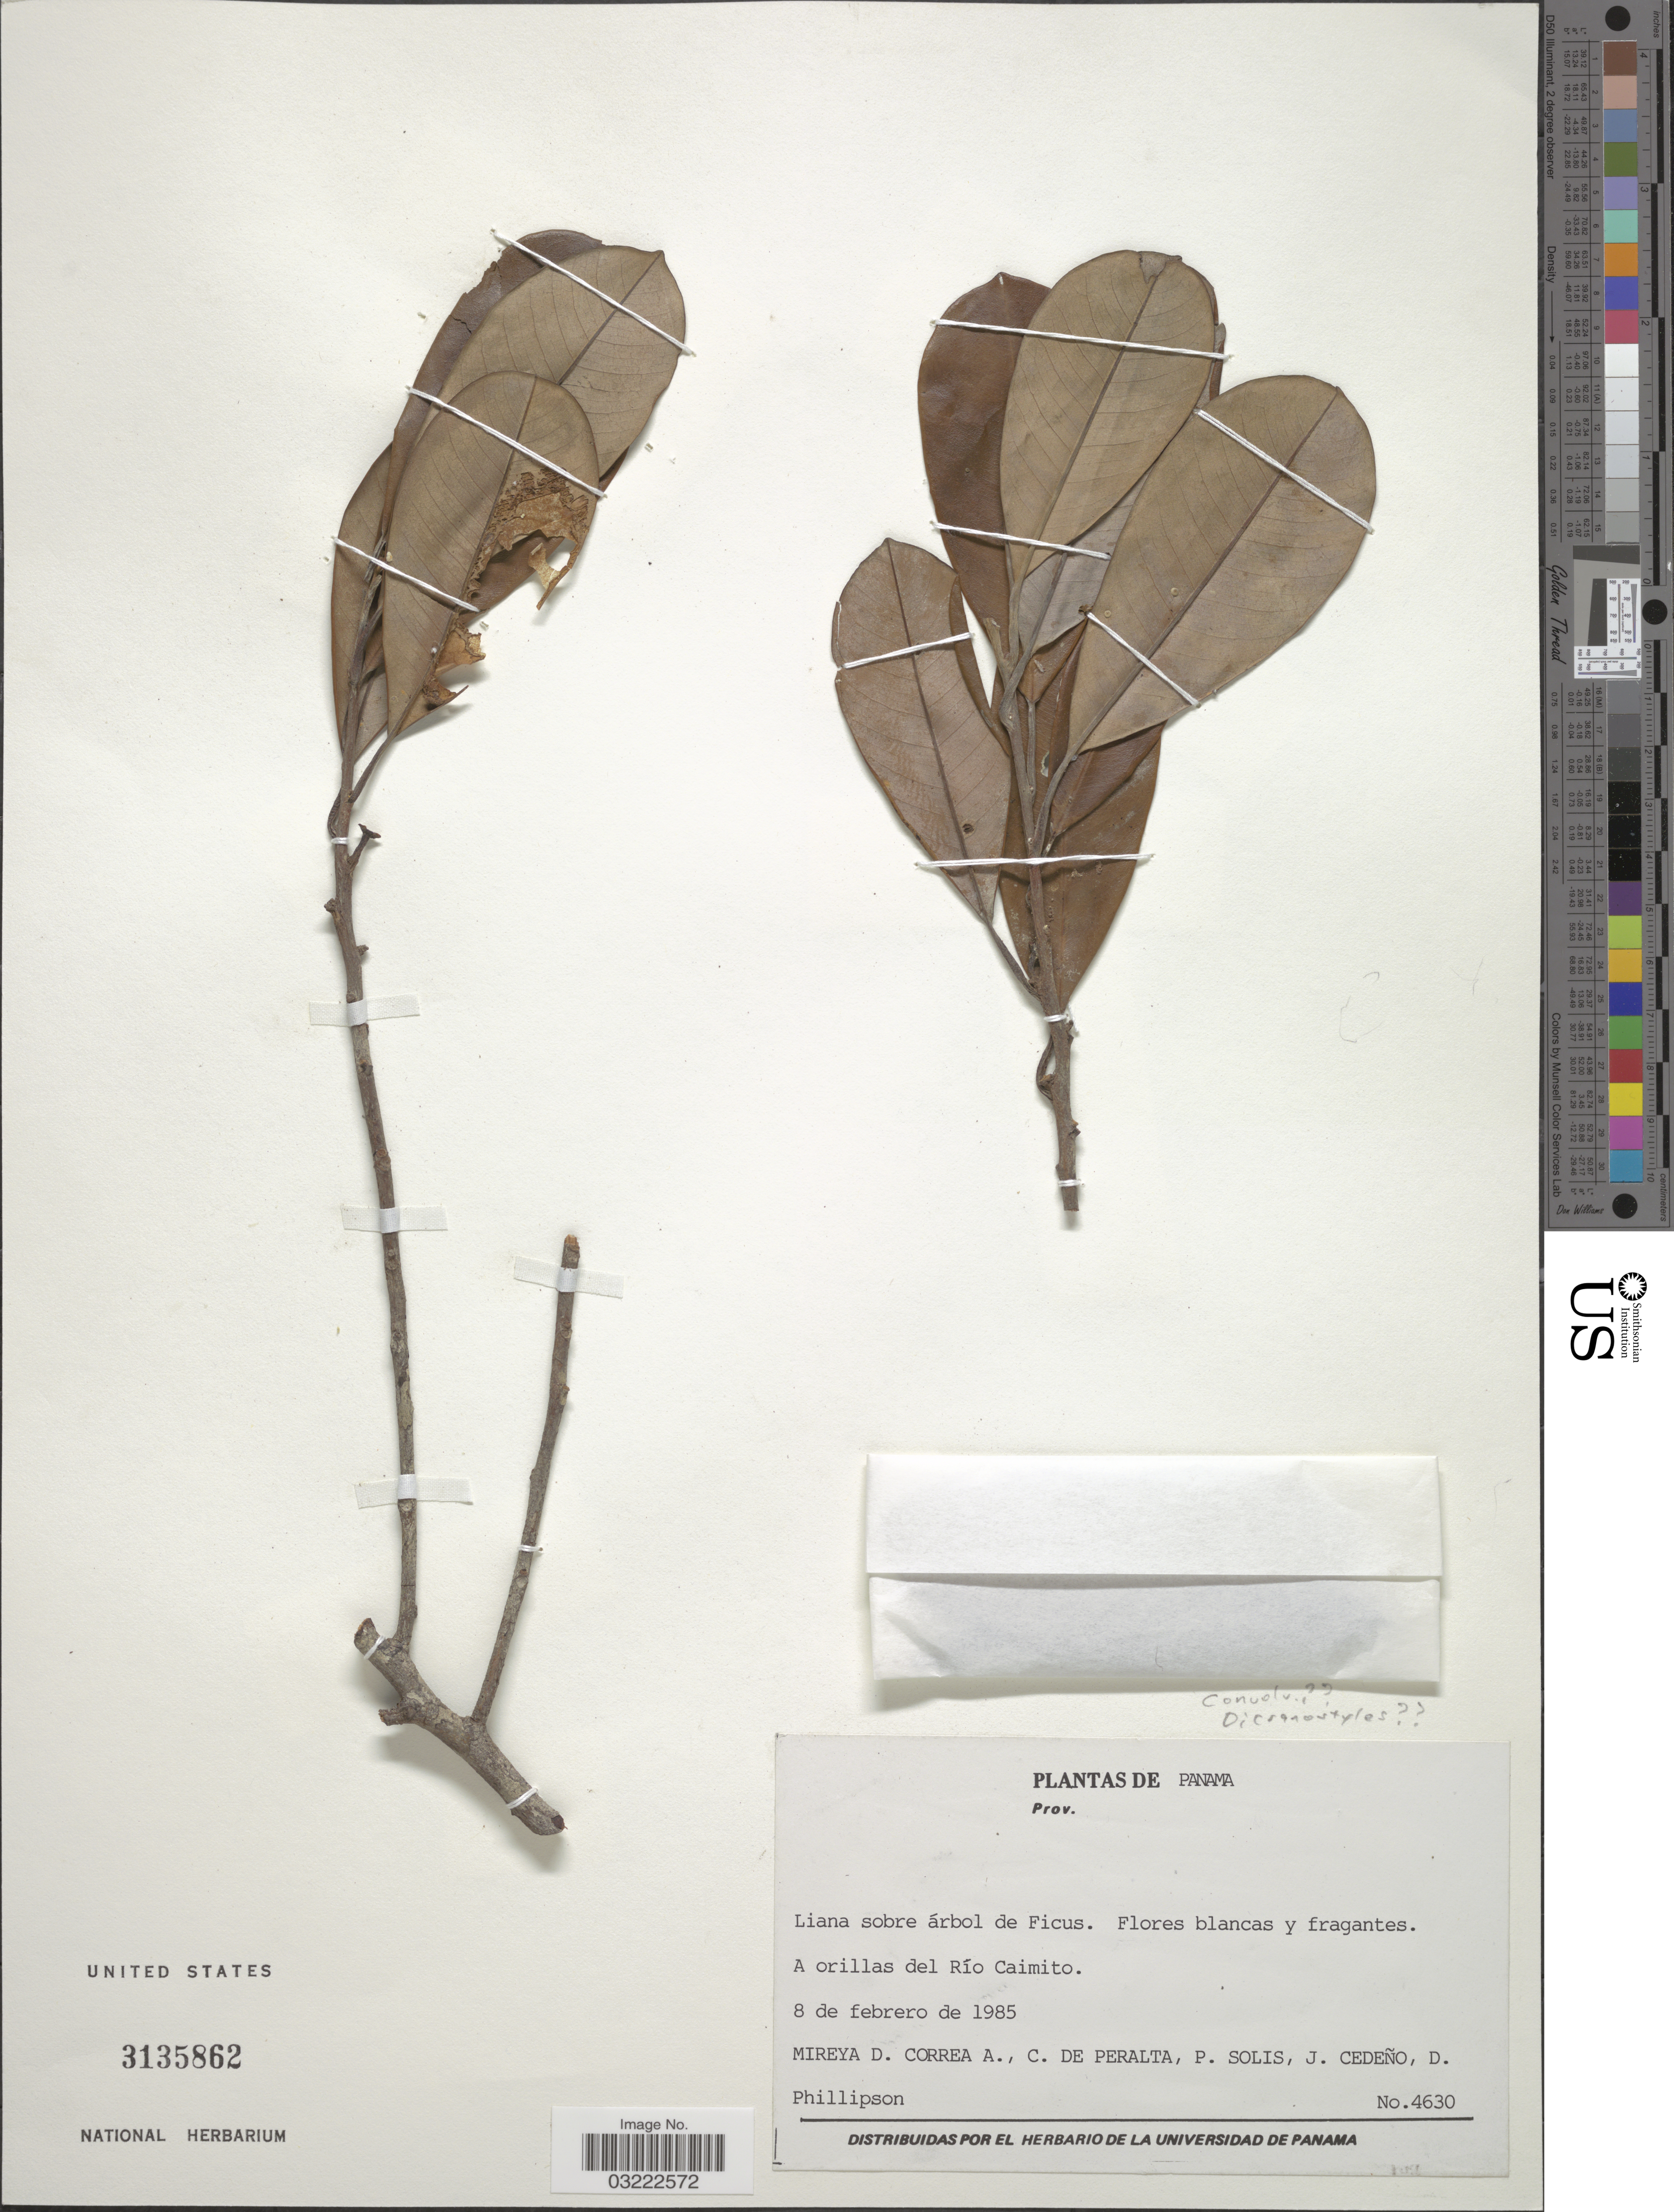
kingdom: Plantae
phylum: Tracheophyta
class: Magnoliopsida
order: Malpighiales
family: Chrysobalanaceae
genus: Microdesmia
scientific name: Microdesmia arborea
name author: (Seem.) Sothers & Prance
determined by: Prance, G. T.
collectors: M. D. Corrêa-A., C. De Peralta, P. Solis, J. Cedeño & D. Phillipson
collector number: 4630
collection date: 1985-02-08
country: Panama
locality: A orillas del Río Caimito.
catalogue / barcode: US 3135862